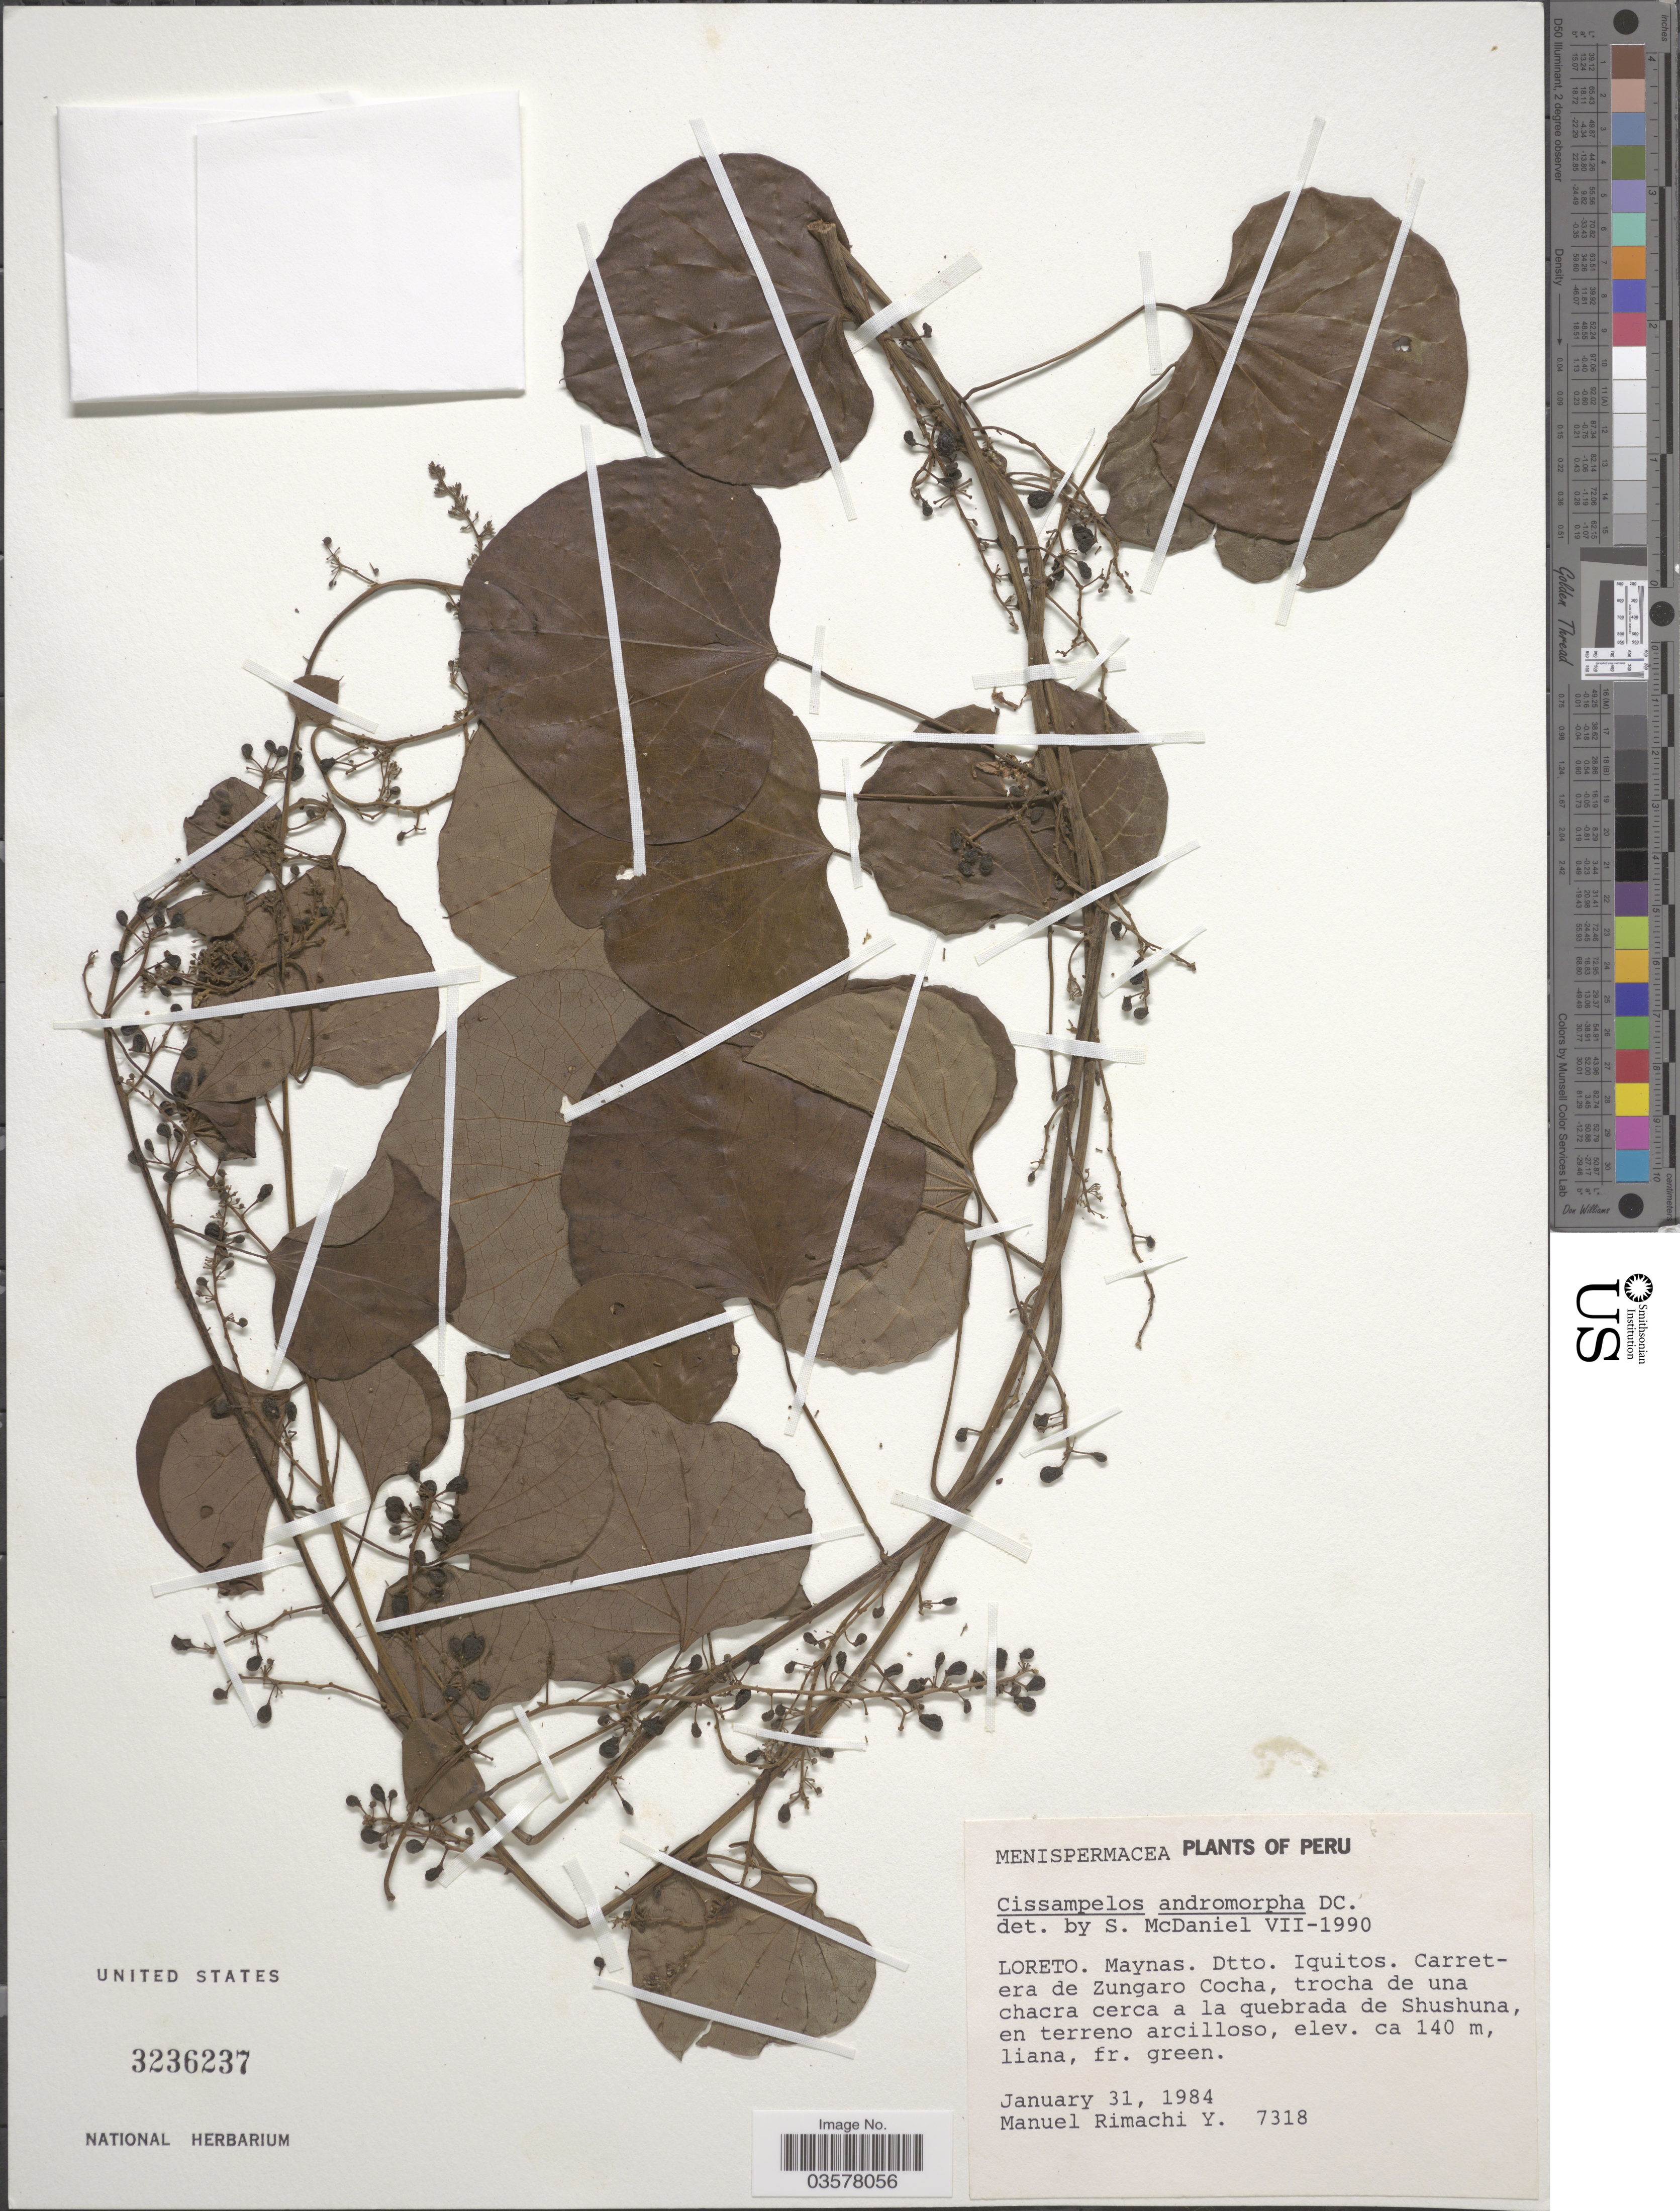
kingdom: Plantae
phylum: Tracheophyta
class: Magnoliopsida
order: Ranunculales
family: Menispermaceae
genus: Cissampelos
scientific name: Cissampelos andromorpha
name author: DC.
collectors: M. Rimachi Y.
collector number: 7318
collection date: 1984-01-31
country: Peru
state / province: Loreto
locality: Maynas. Dtto. Iquitos. Carretera de Zungaro Cocha, trocha de una chacra cerca a la quebrada de Shushuna.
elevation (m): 140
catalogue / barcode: US 3236237